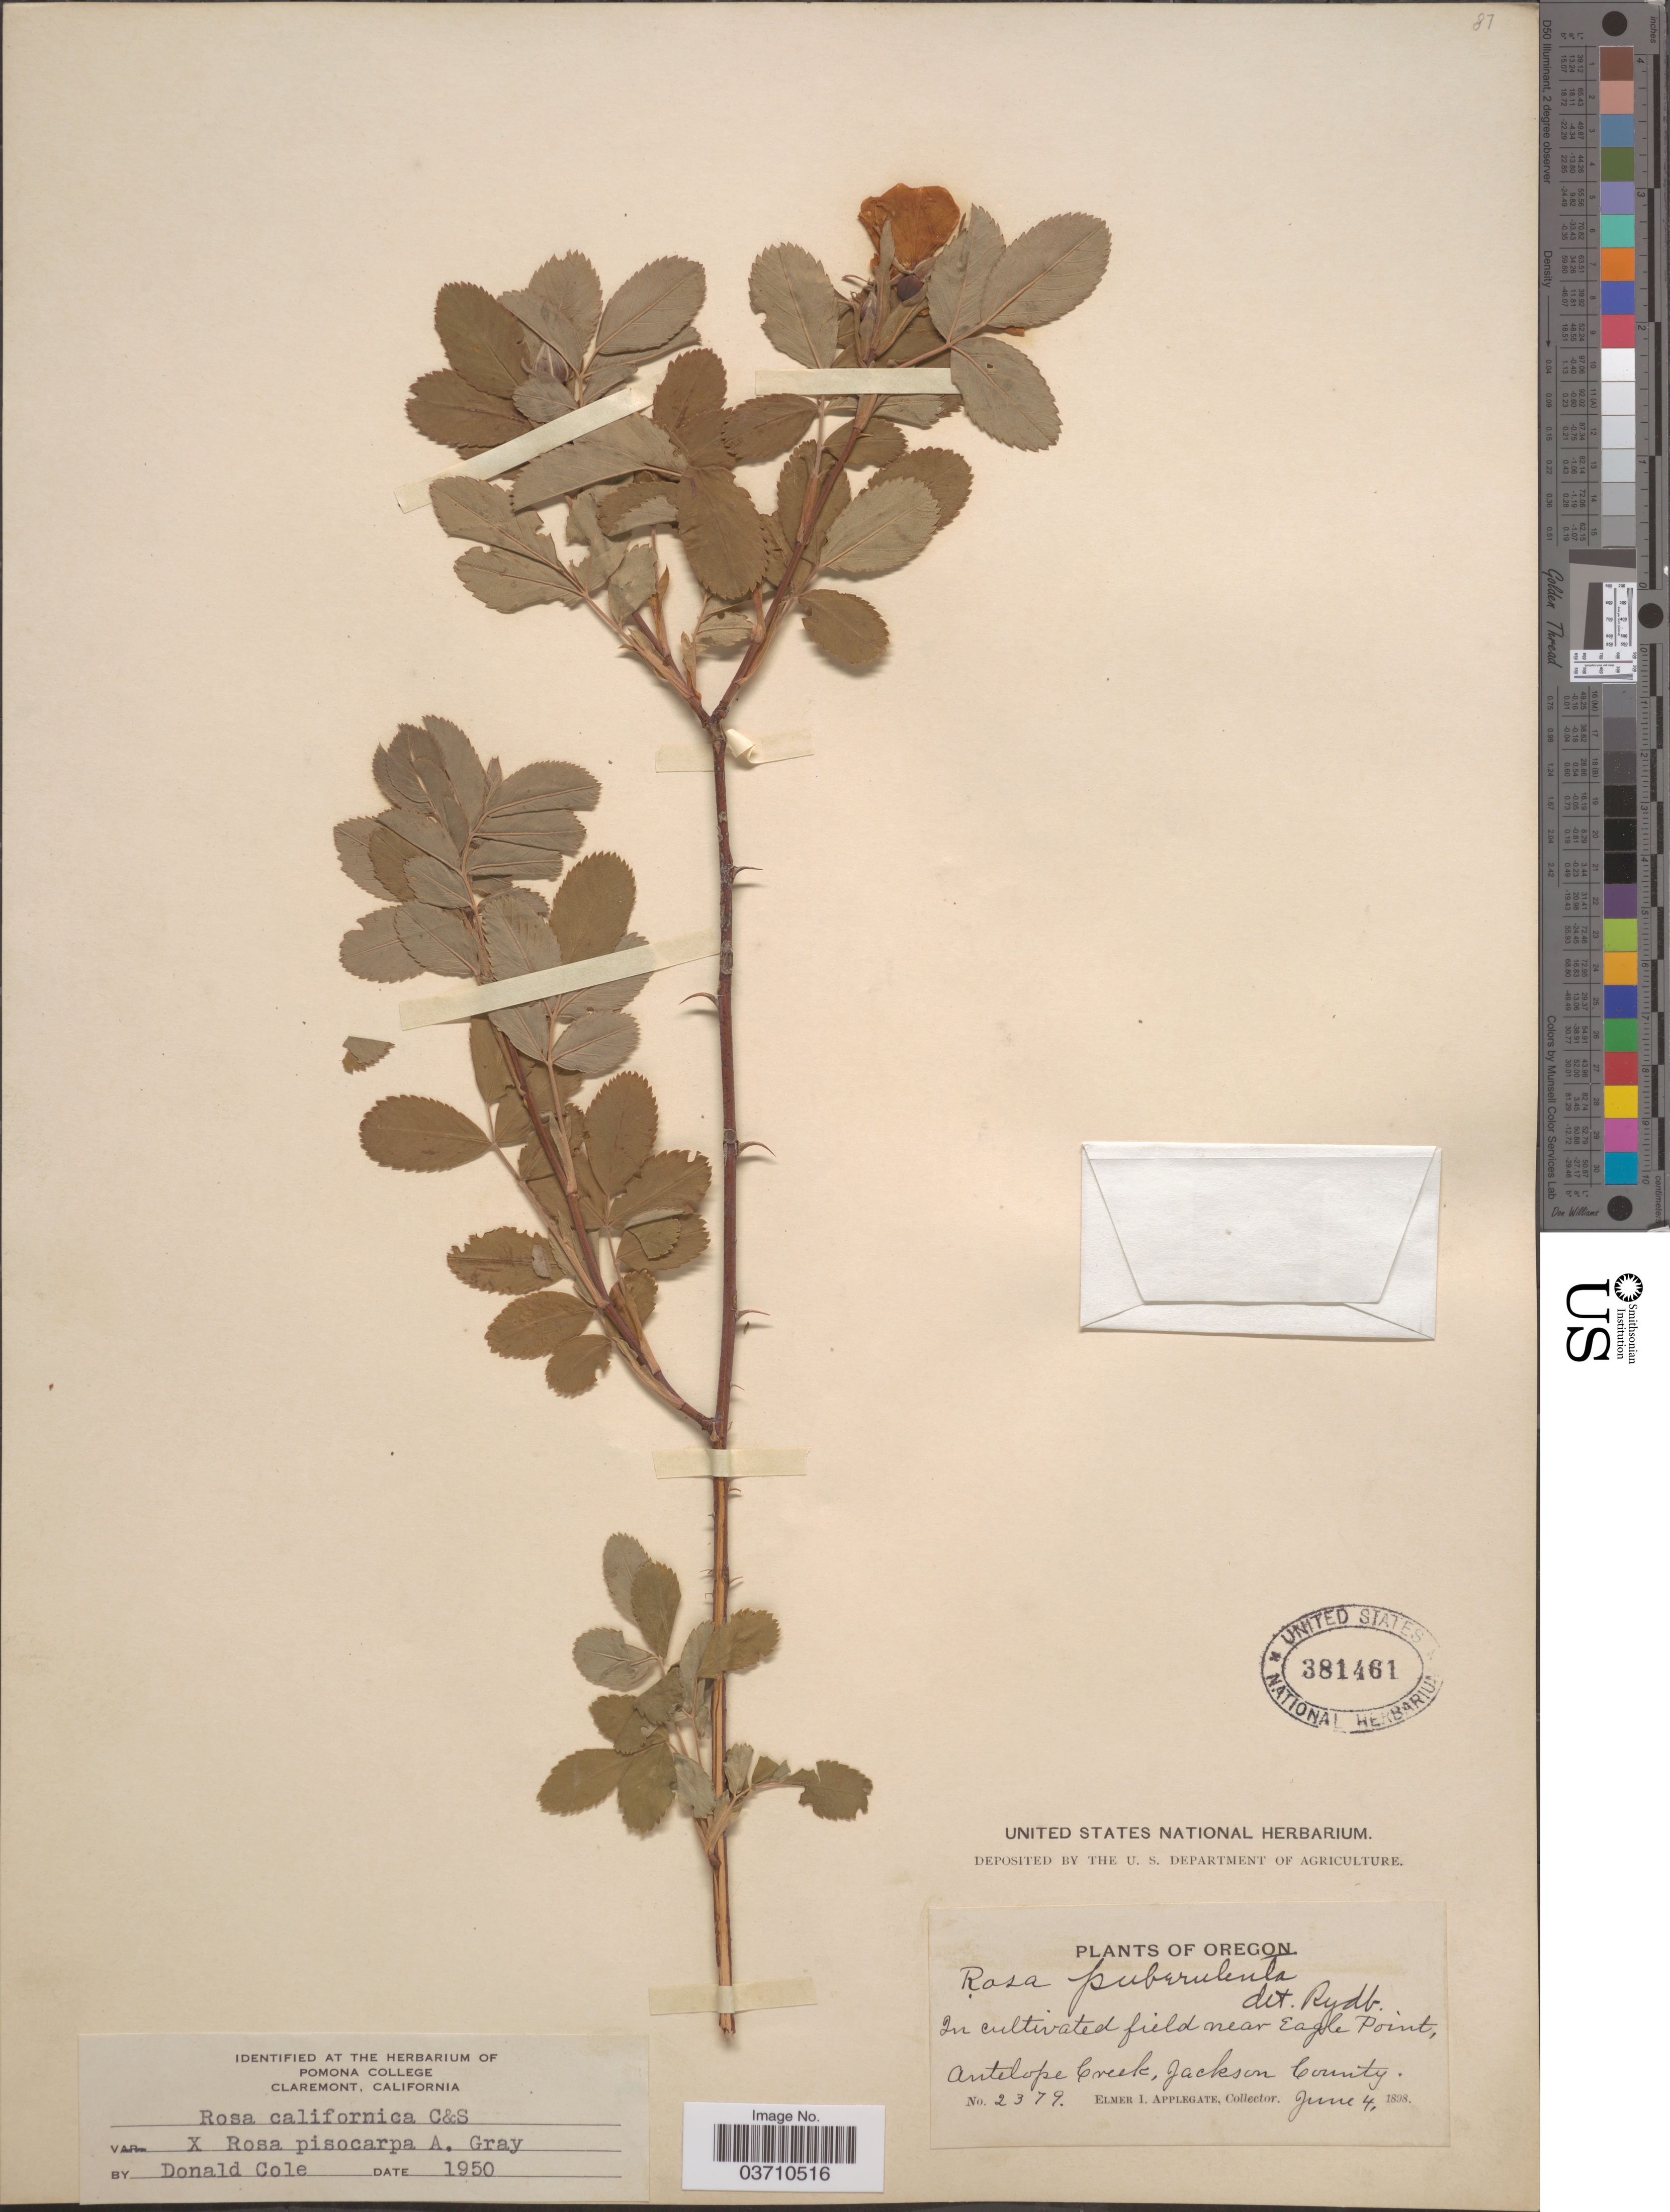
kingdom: Plantae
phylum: Tracheophyta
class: Magnoliopsida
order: Rosales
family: Rosaceae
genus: Rosa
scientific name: Rosa californica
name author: Cham. & Schltdl.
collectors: E. I. Applegate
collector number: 2379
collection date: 1898-06-04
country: United States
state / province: Oregon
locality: Near Eagle Point, Antelope Creek, Jackson County.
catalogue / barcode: US 381461